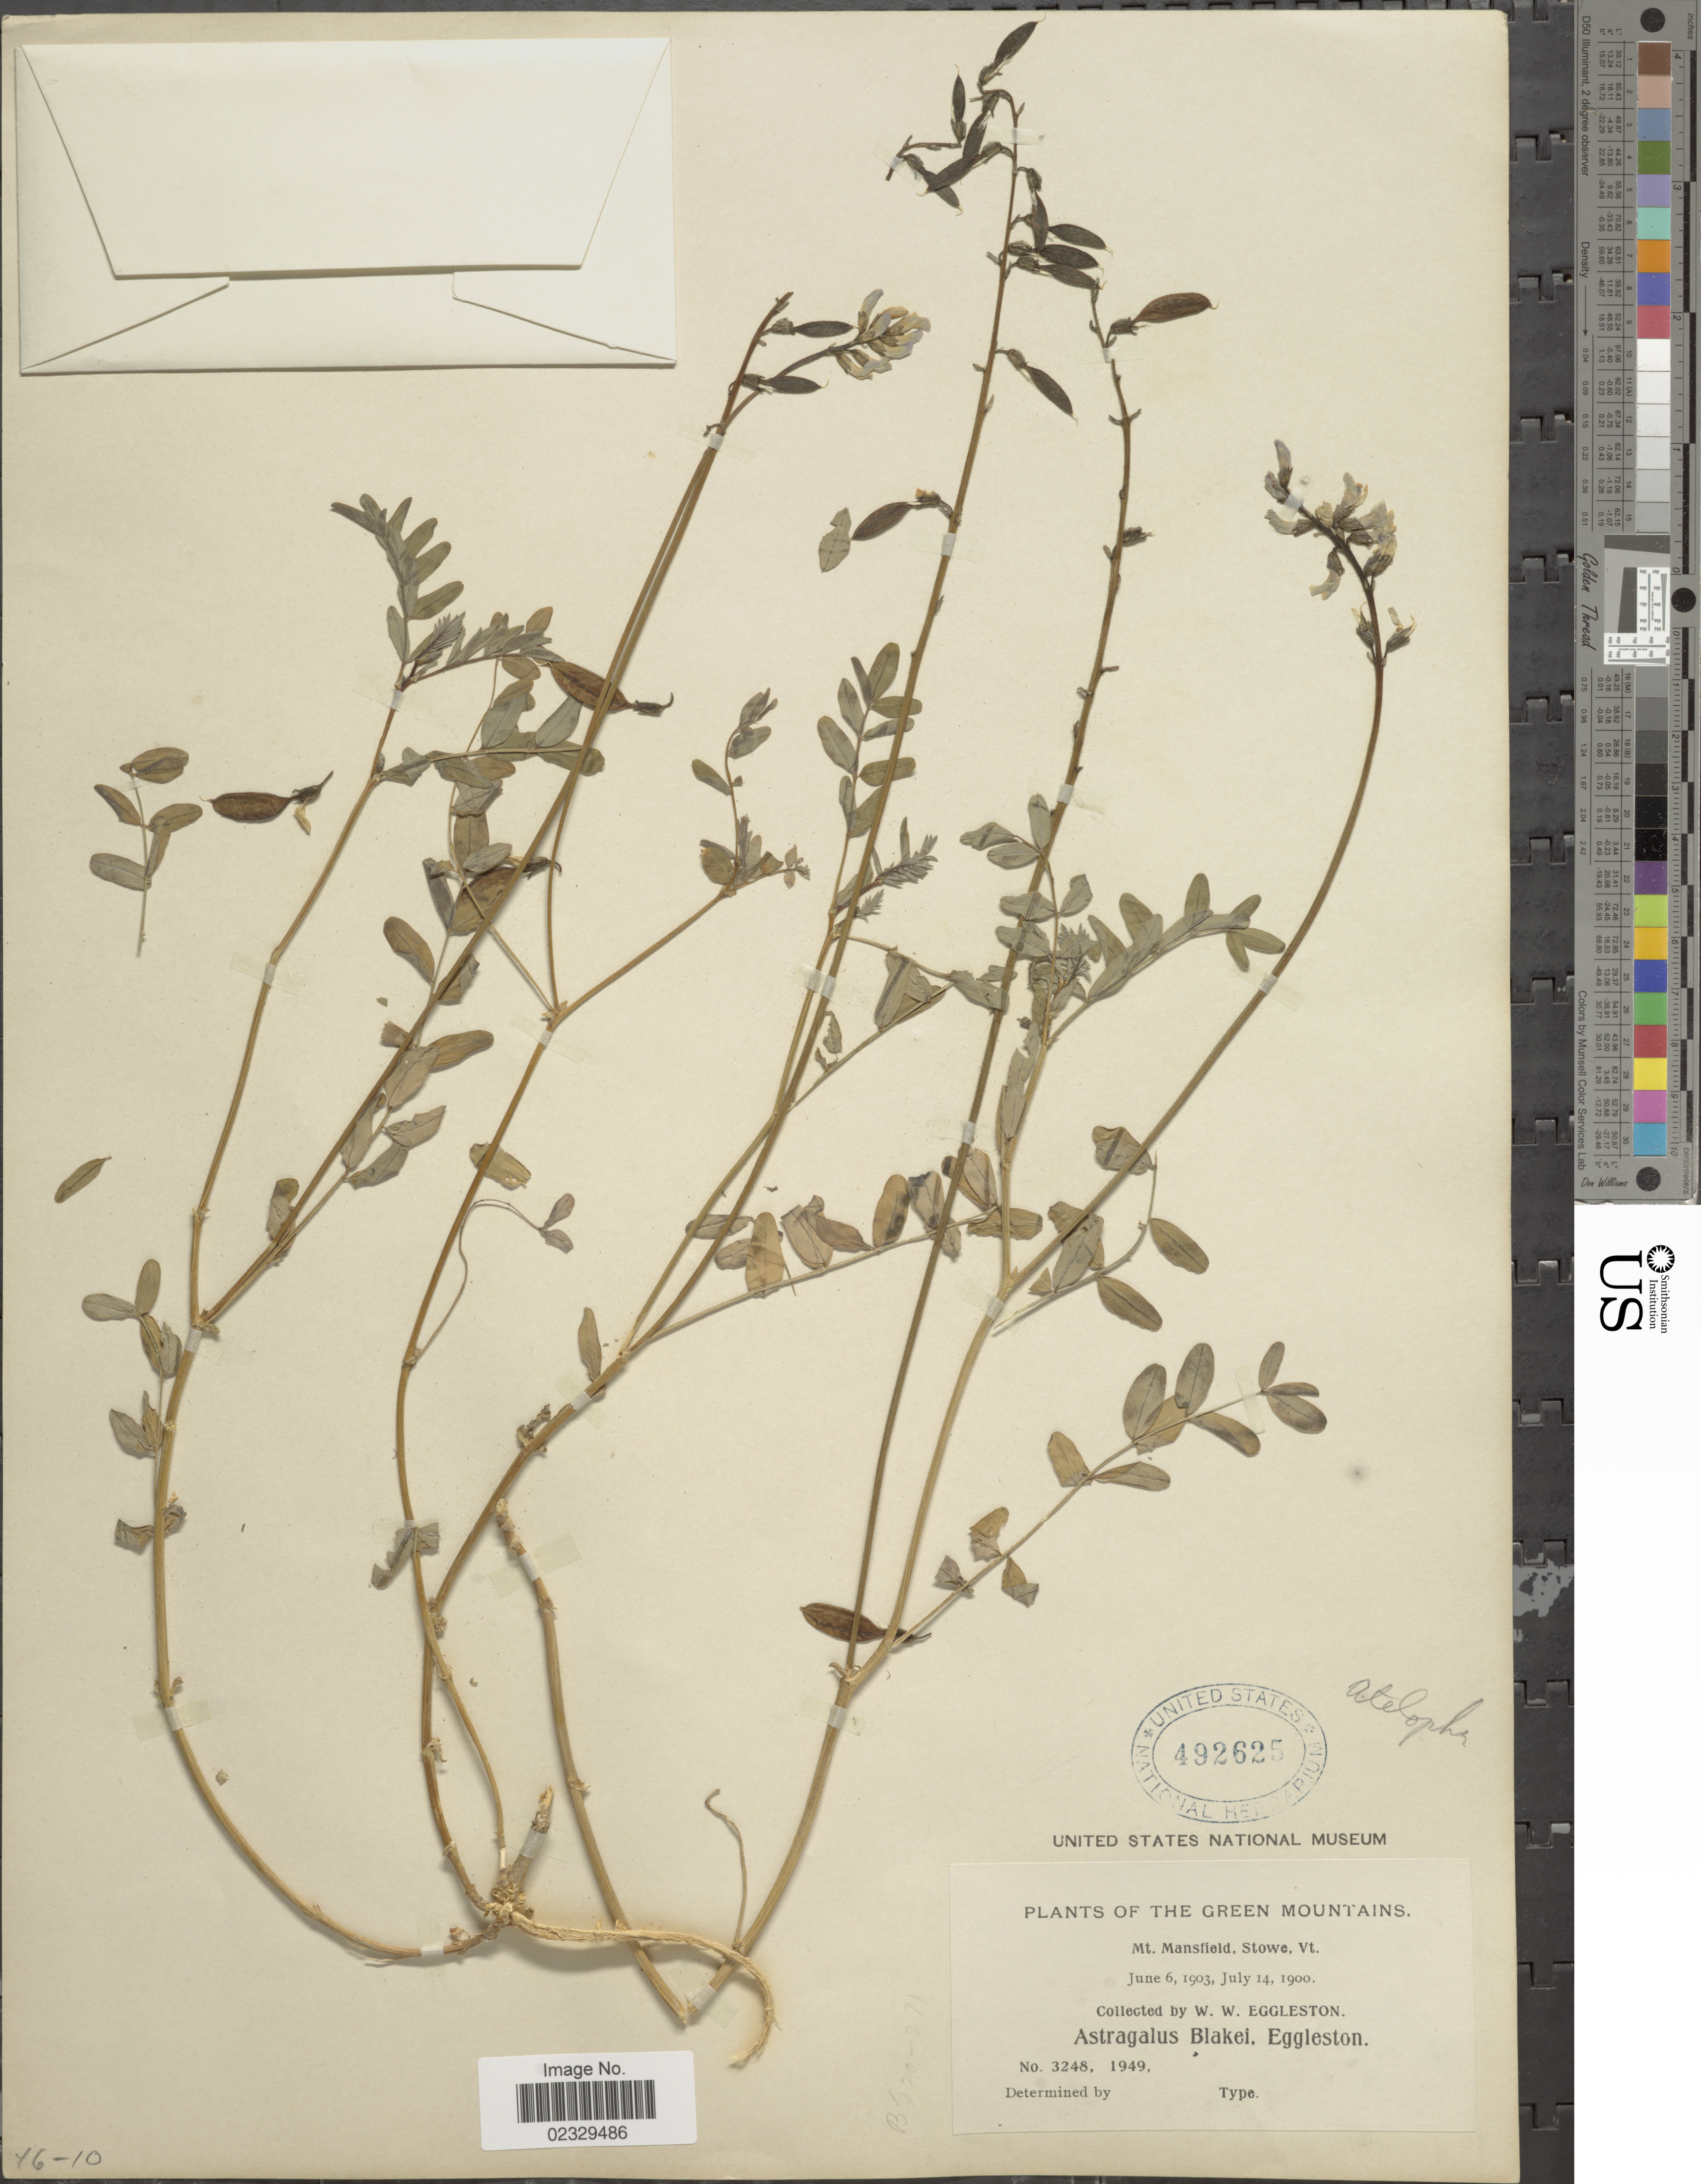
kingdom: Plantae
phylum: Tracheophyta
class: Magnoliopsida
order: Fabales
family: Fabaceae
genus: Astragalus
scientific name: Astragalus blakei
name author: Eggl.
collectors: W. W. Eggleston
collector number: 3248, 1949?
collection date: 1900-07-14/1903-06-06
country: United States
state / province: Vermont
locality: Green Mountains. Mt. Mansfield, Stowe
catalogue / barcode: US 492625